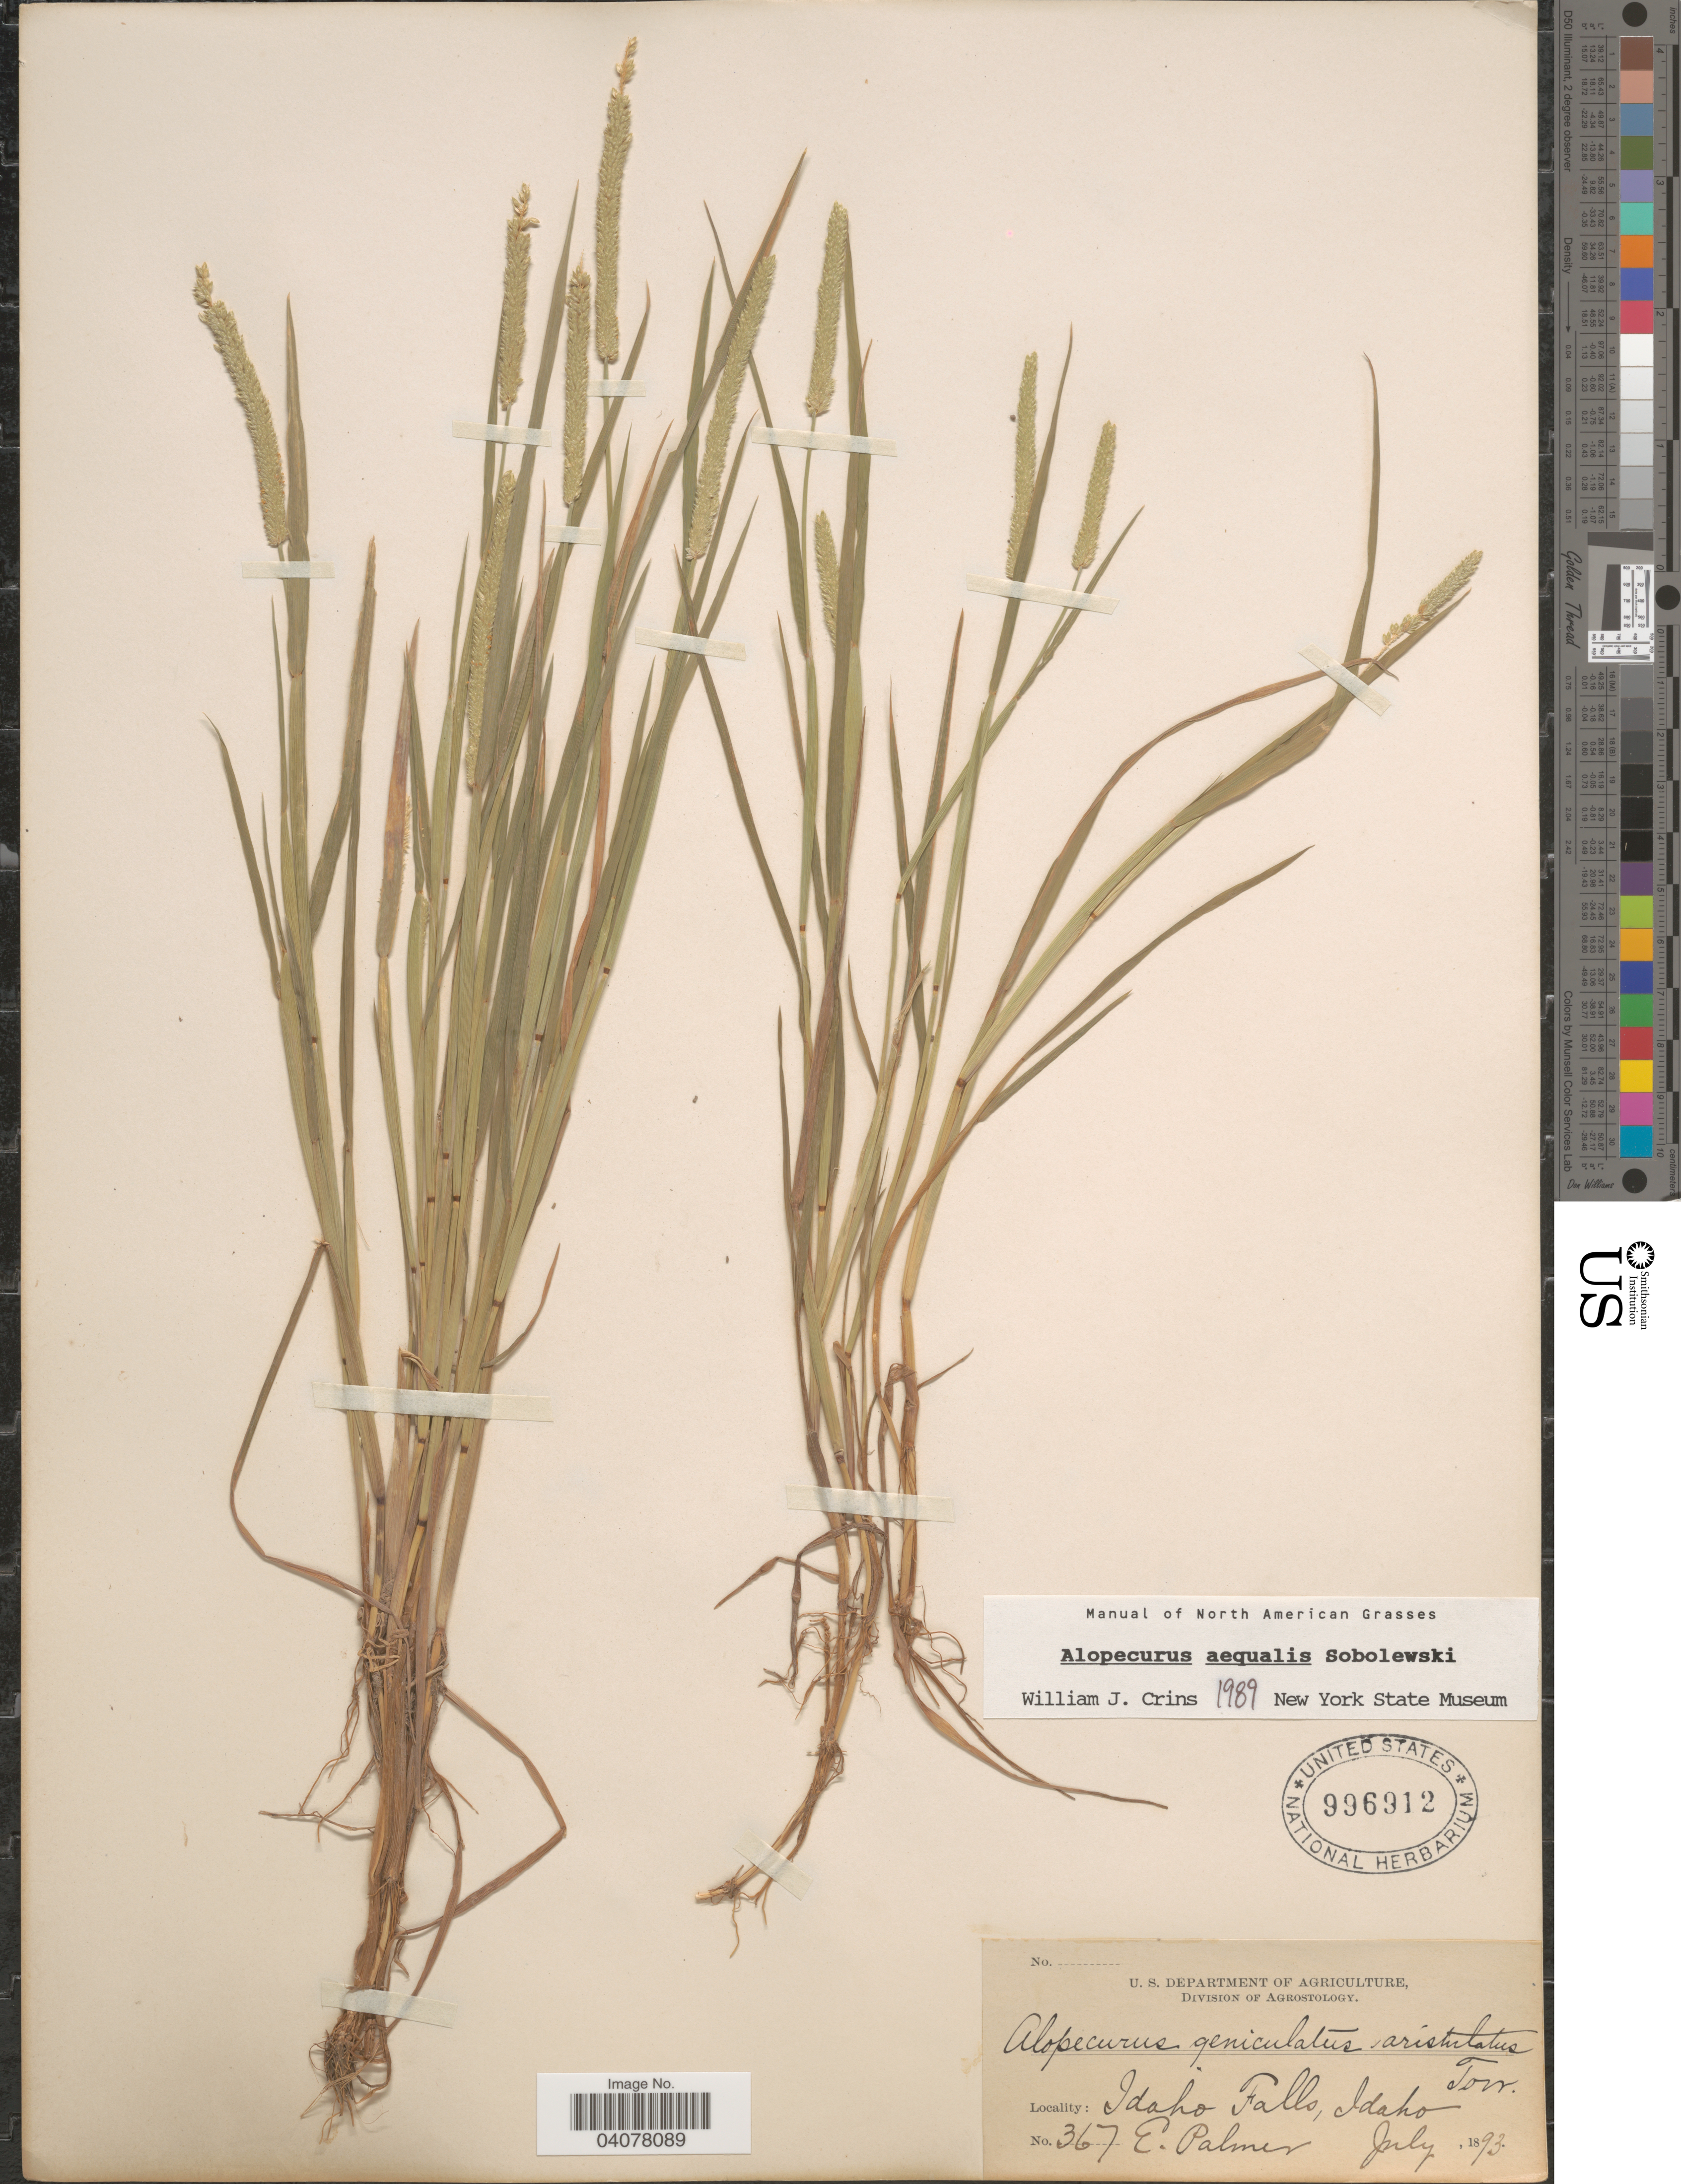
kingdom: Plantae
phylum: Tracheophyta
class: Liliopsida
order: Poales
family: Poaceae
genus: Alopecurus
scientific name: Alopecurus aequalis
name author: Sobol.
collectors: E. Palmer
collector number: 367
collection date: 1893-07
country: United States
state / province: Idaho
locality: Idaho Falls.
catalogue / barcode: US 996912